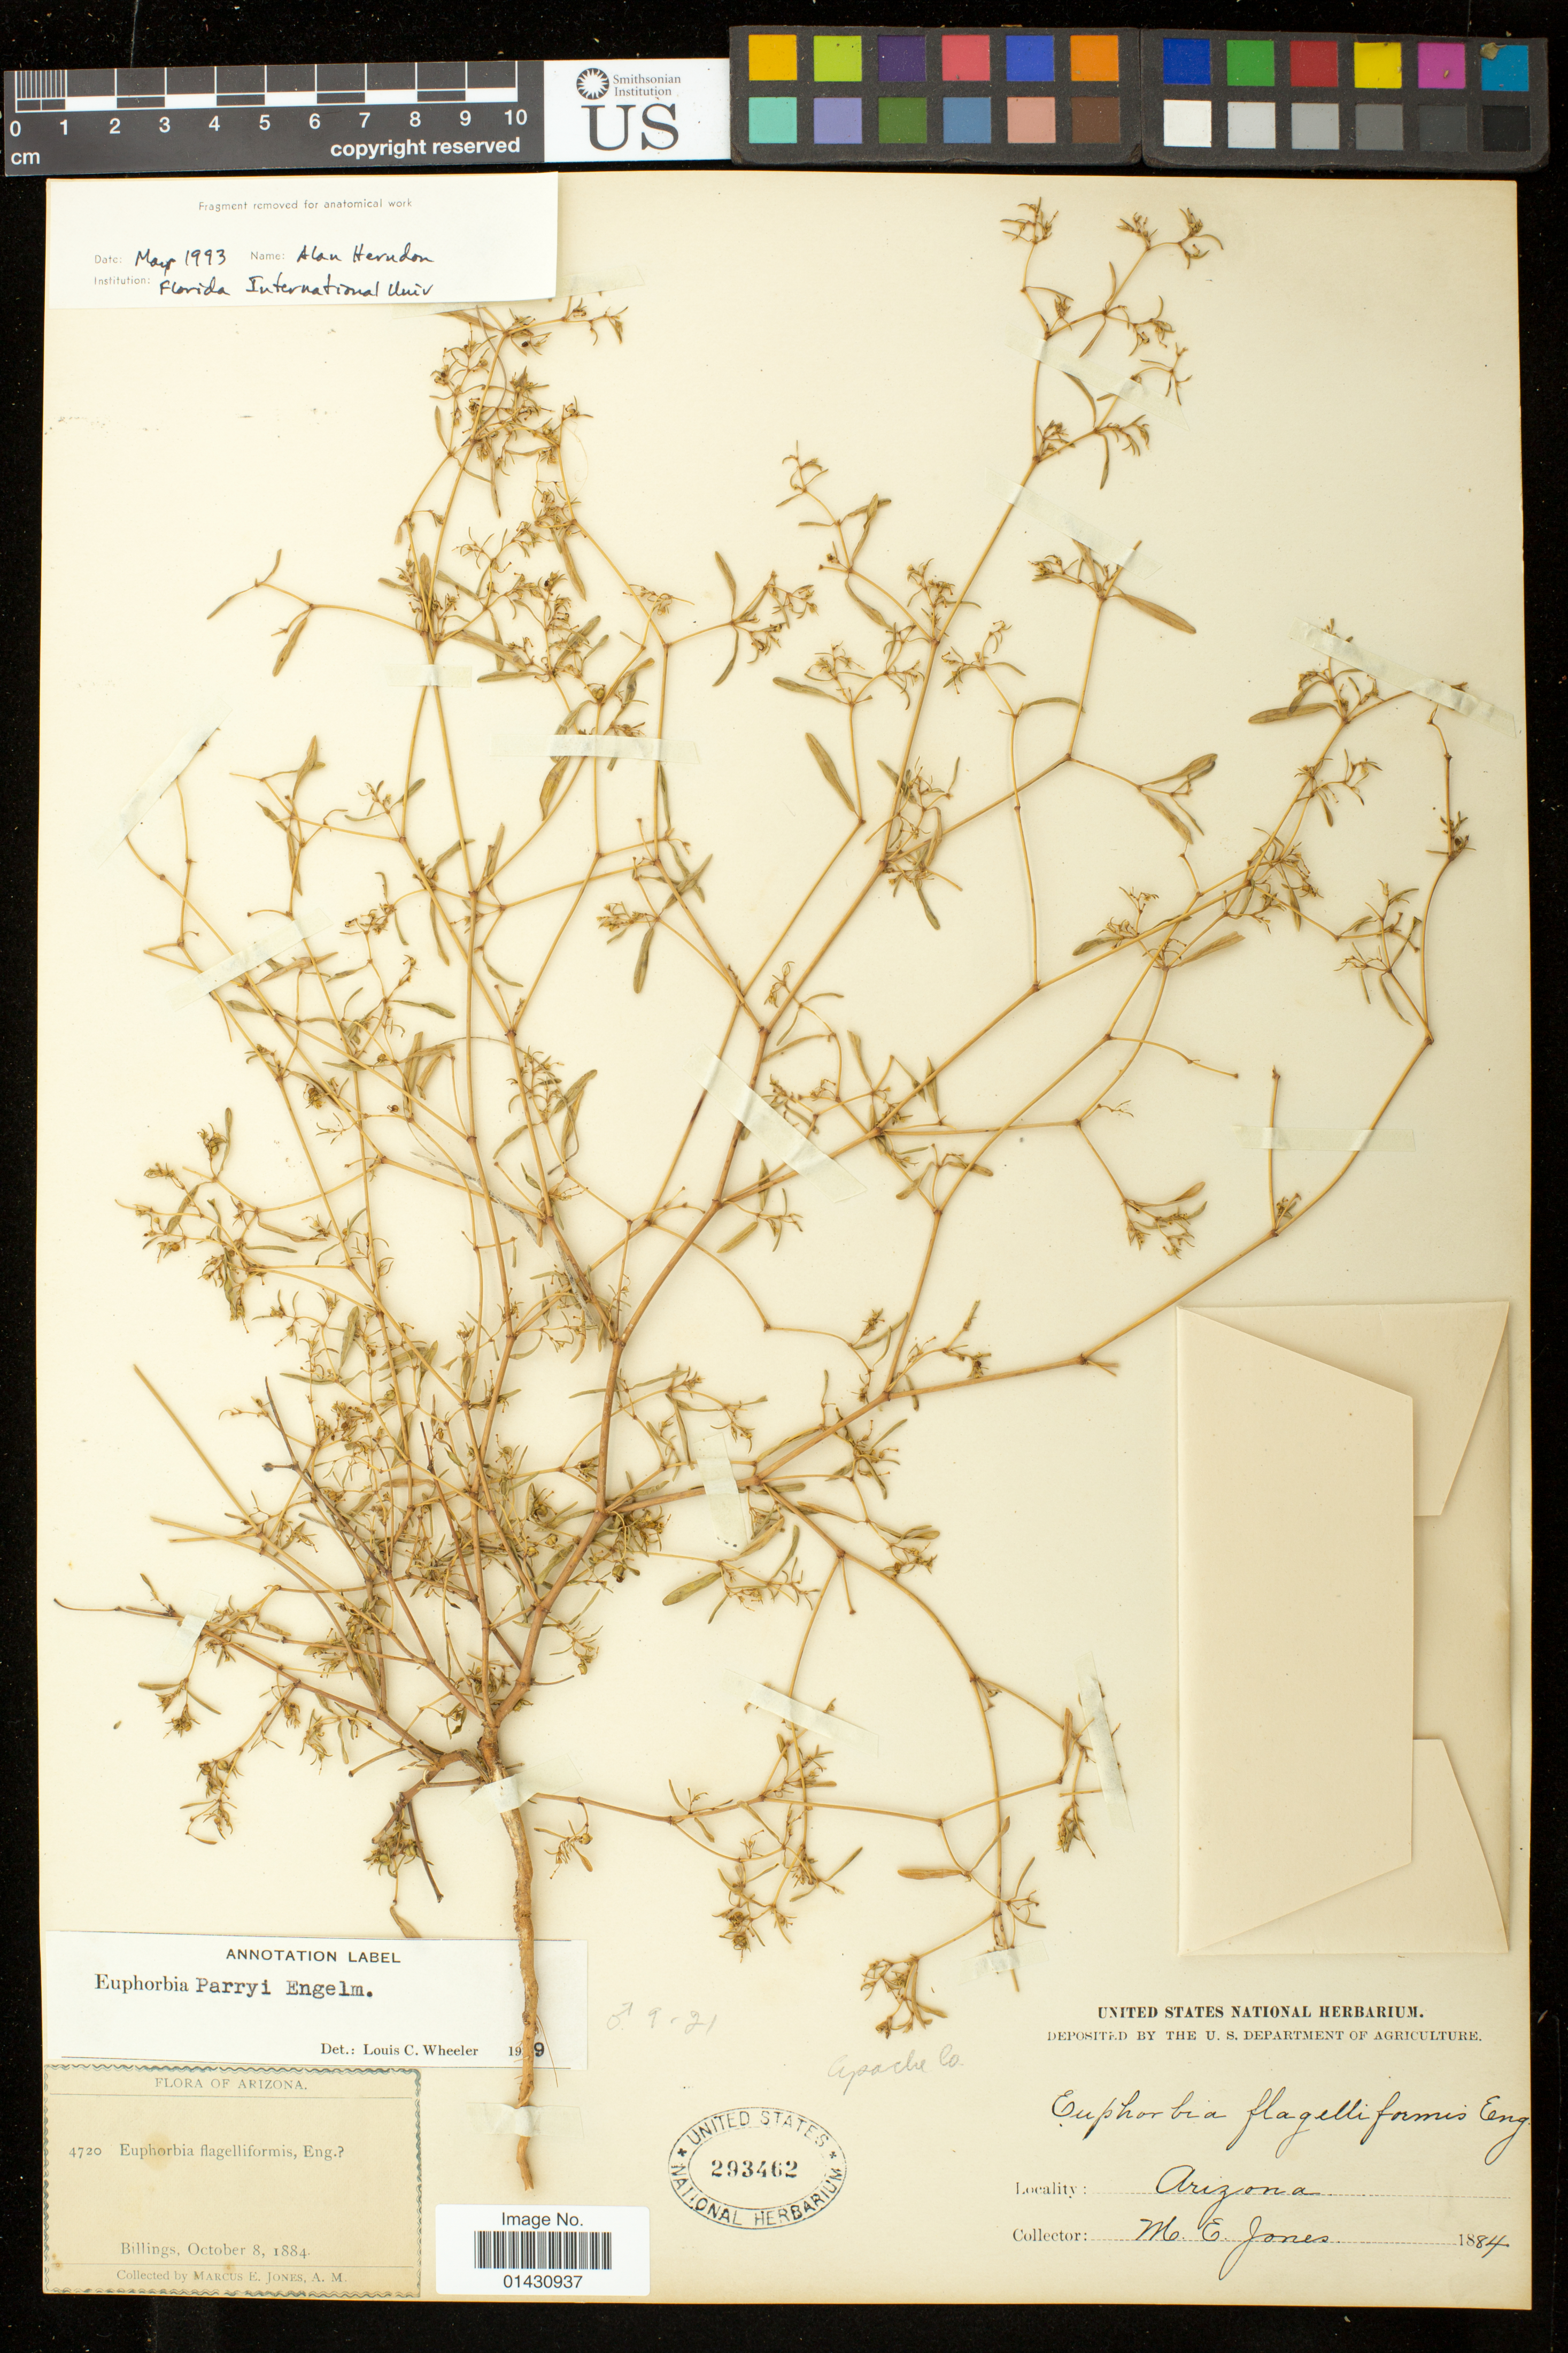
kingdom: Plantae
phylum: Tracheophyta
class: Magnoliopsida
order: Malpighiales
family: Euphorbiaceae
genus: Euphorbia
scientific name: Euphorbia parryi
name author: Engelm.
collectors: M. E. Jones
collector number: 4720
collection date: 1884-10-08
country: United States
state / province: Arizona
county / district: Apache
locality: Billings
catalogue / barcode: US 293462